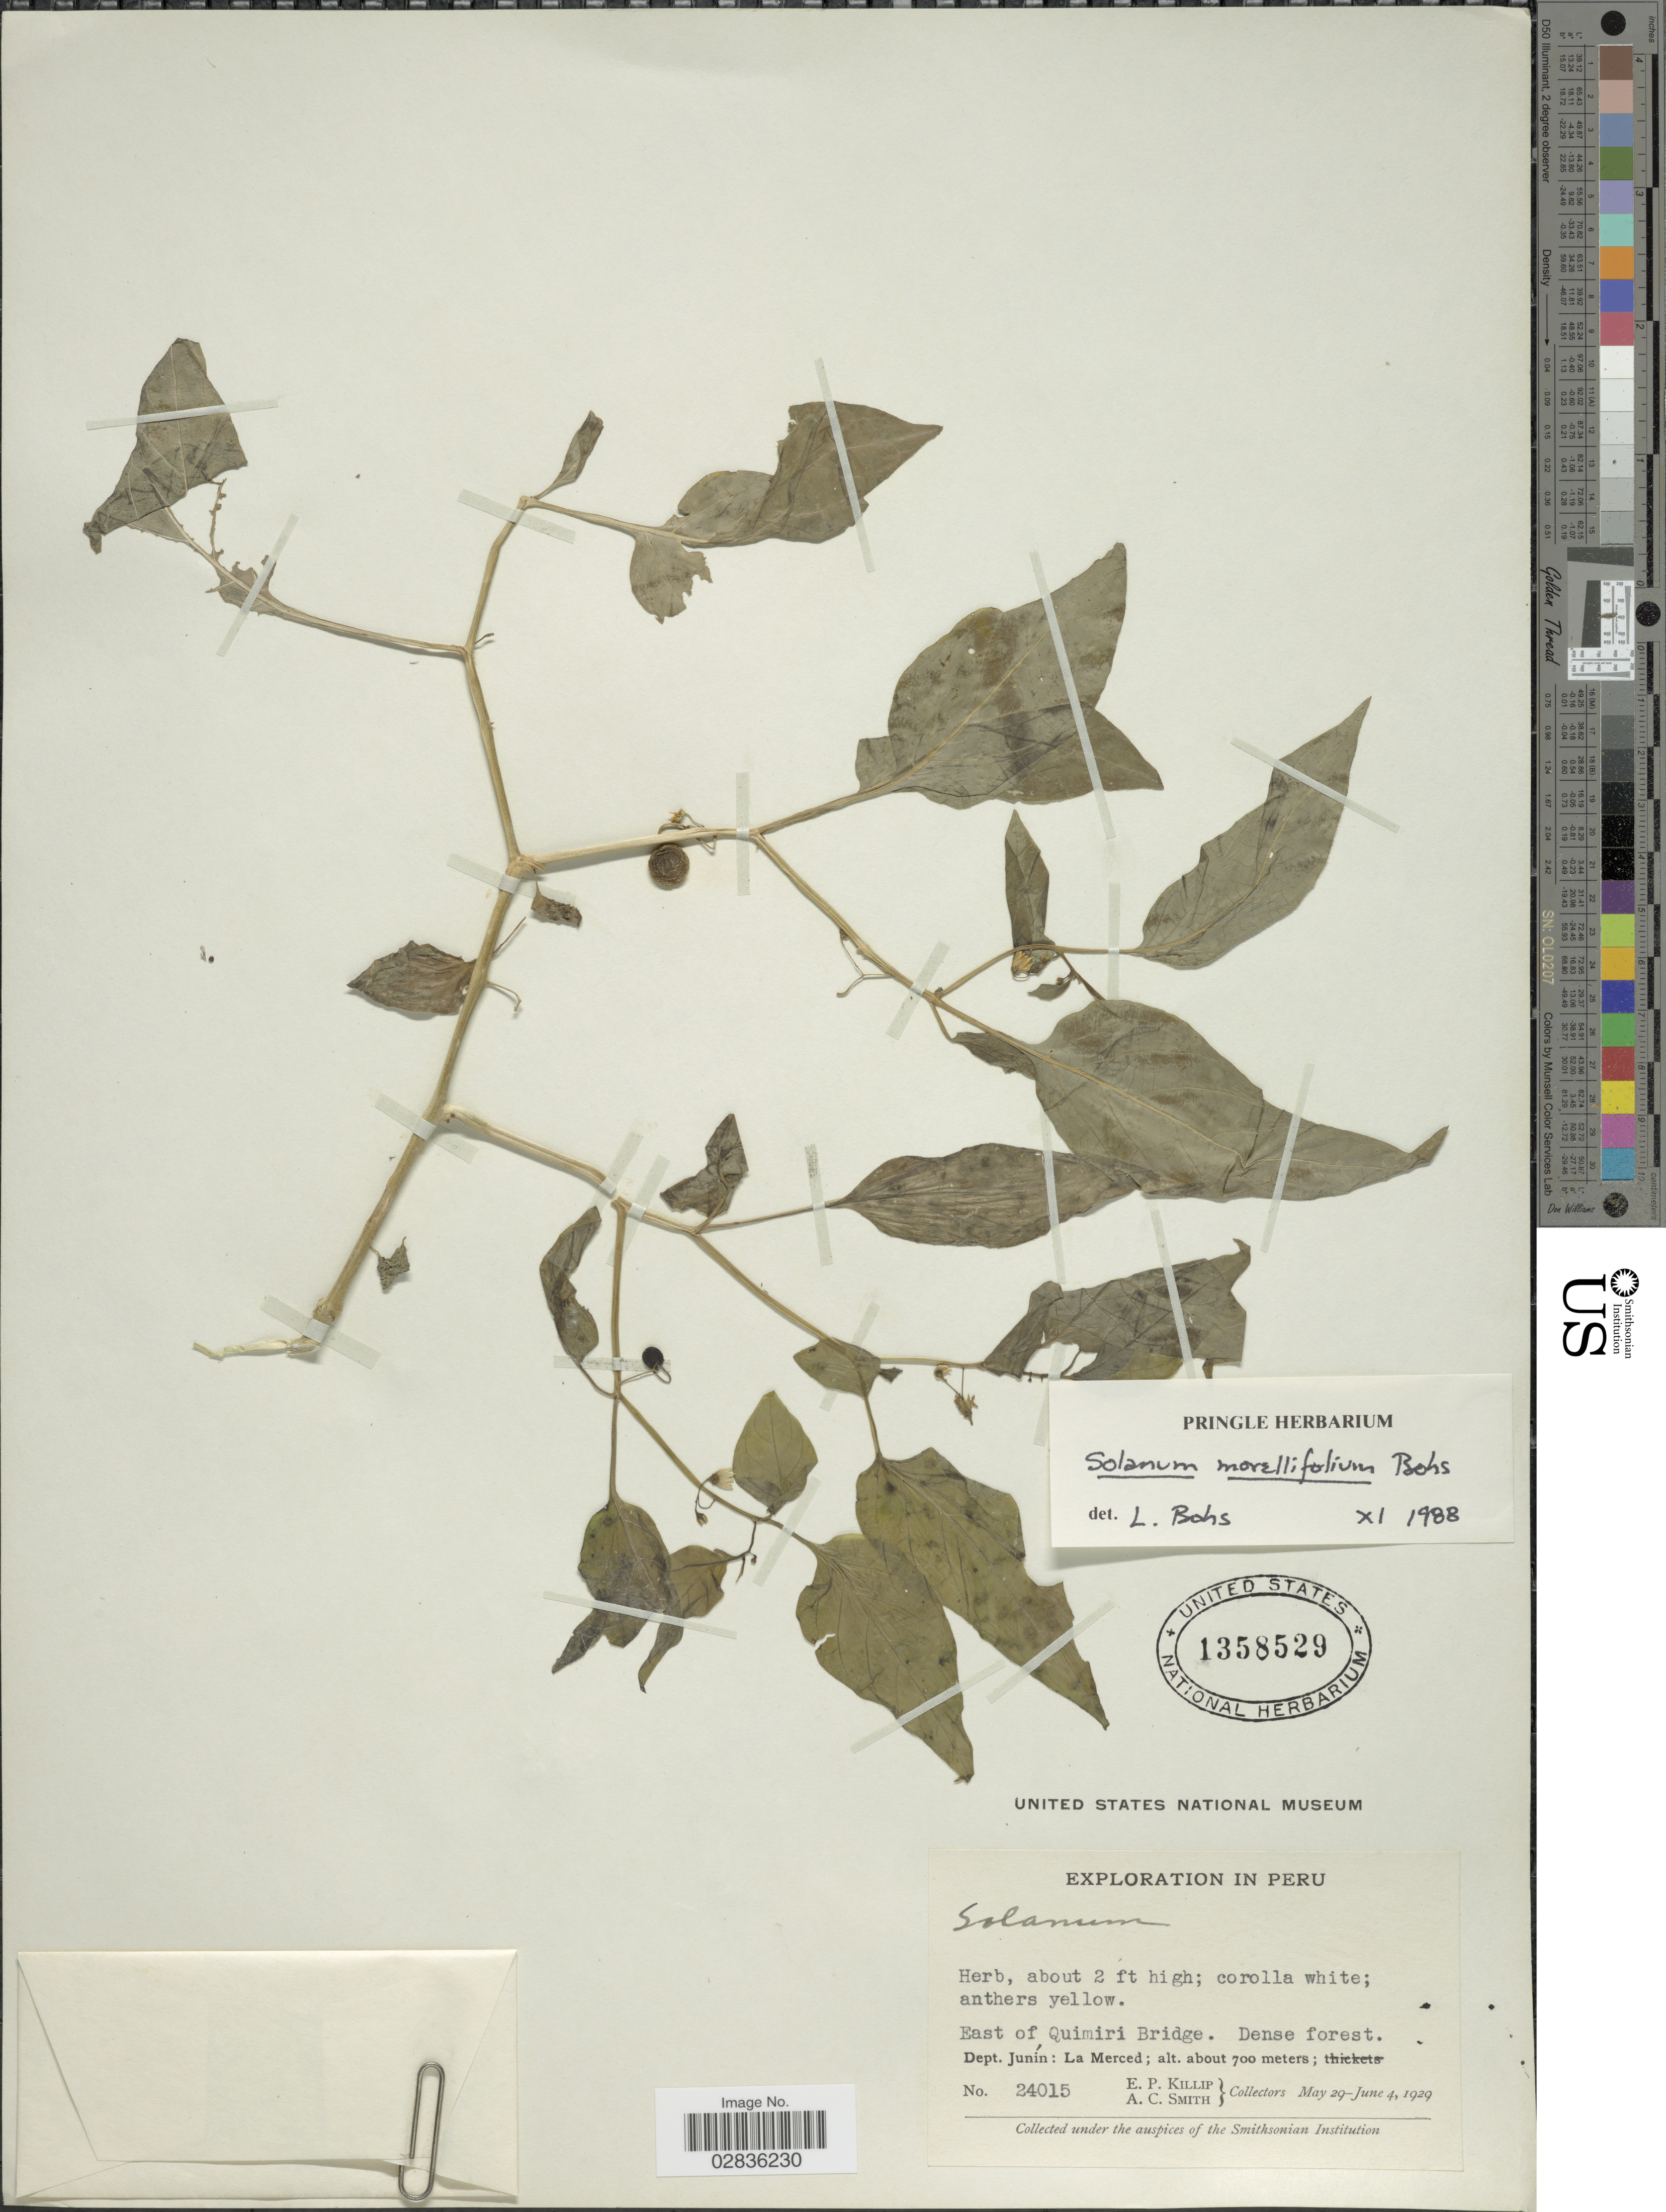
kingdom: Plantae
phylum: Tracheophyta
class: Magnoliopsida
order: Solanales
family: Solanaceae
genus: Solanum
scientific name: Solanum morellifolium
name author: Bohs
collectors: E. P. Killip & A. C. Smith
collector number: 24015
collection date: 1929-05-29/1929-06-04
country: Peru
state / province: Junín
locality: East of Quimiri Bridge. Dept. Junín: La Merced.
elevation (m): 700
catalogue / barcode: US 1358529